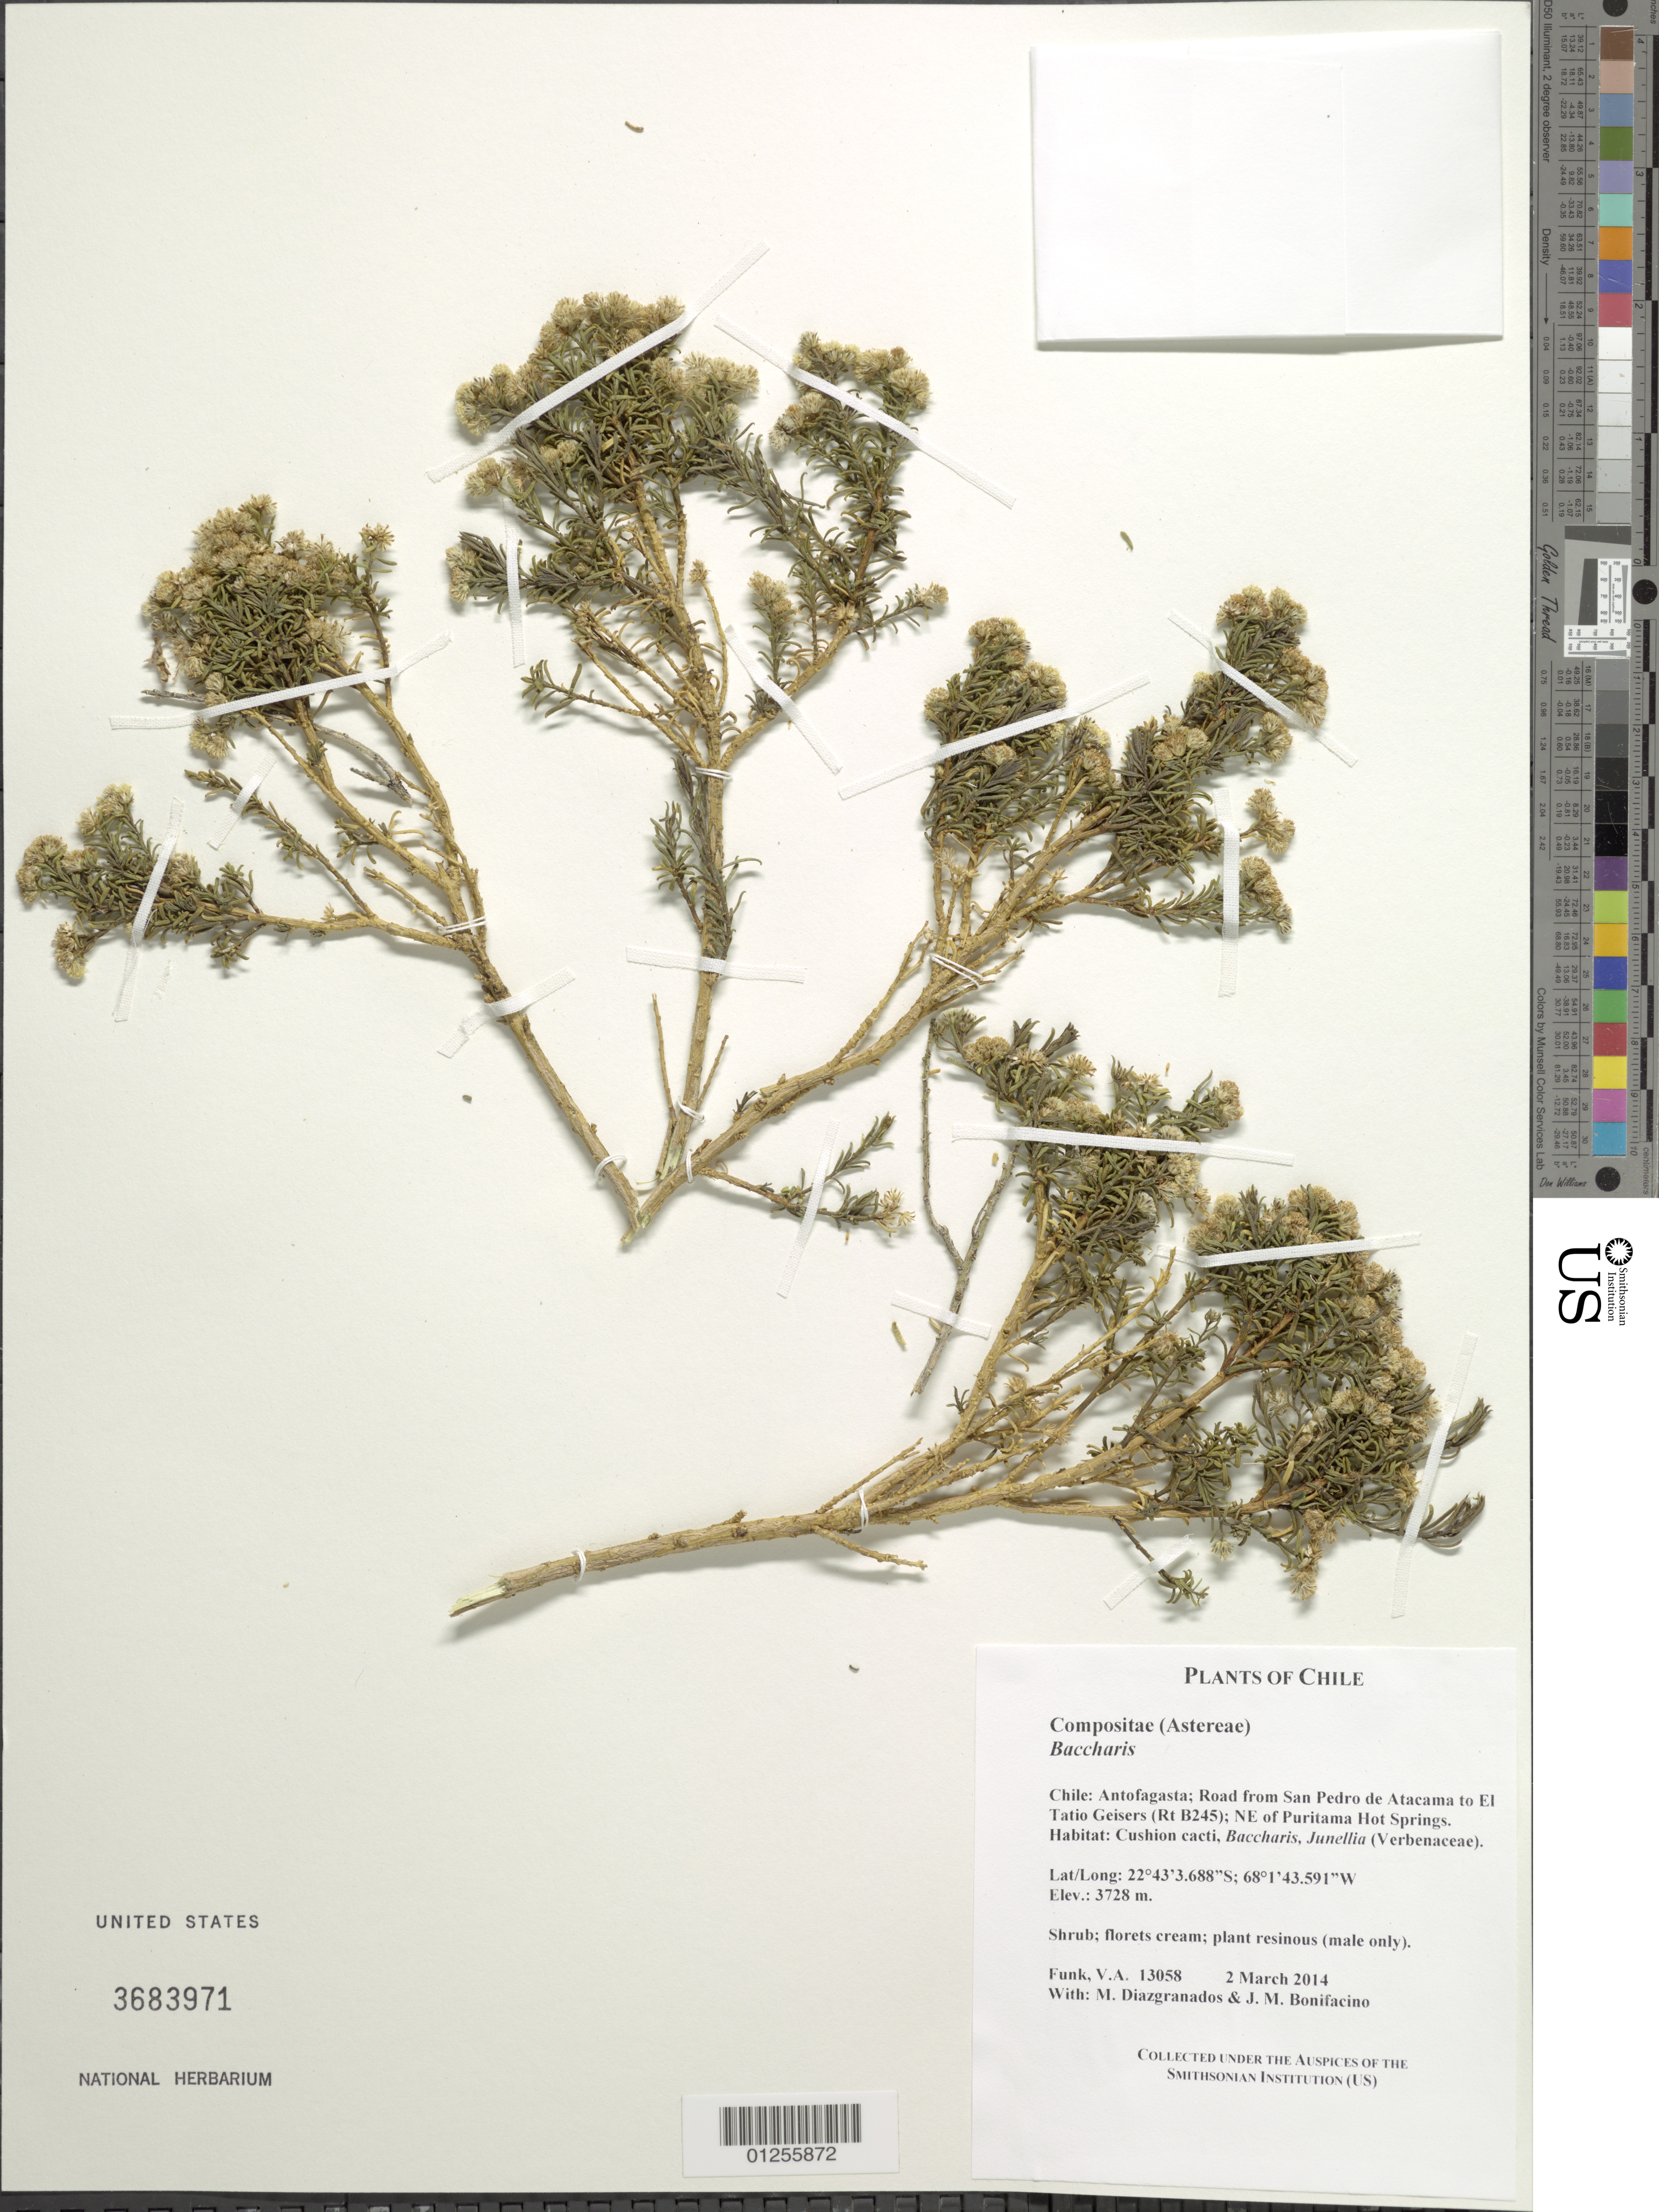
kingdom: Plantae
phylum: Tracheophyta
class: Magnoliopsida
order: Asterales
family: Asteraceae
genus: Baccharis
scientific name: Baccharis sp.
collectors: V. Funk, M. Diazgranados C. & M. Bonifacino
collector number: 13058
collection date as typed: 2 March 2014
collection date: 2014-03-02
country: Chile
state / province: Antofagasta (II)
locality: Road from San Pedro de Atacama to El Tatio Geisers (Rt B245); NE of Puritama Hot Springs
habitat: Cushion cacti, Baccaris, Junellia (Verbenaceae)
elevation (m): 3738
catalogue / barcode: US 3683971